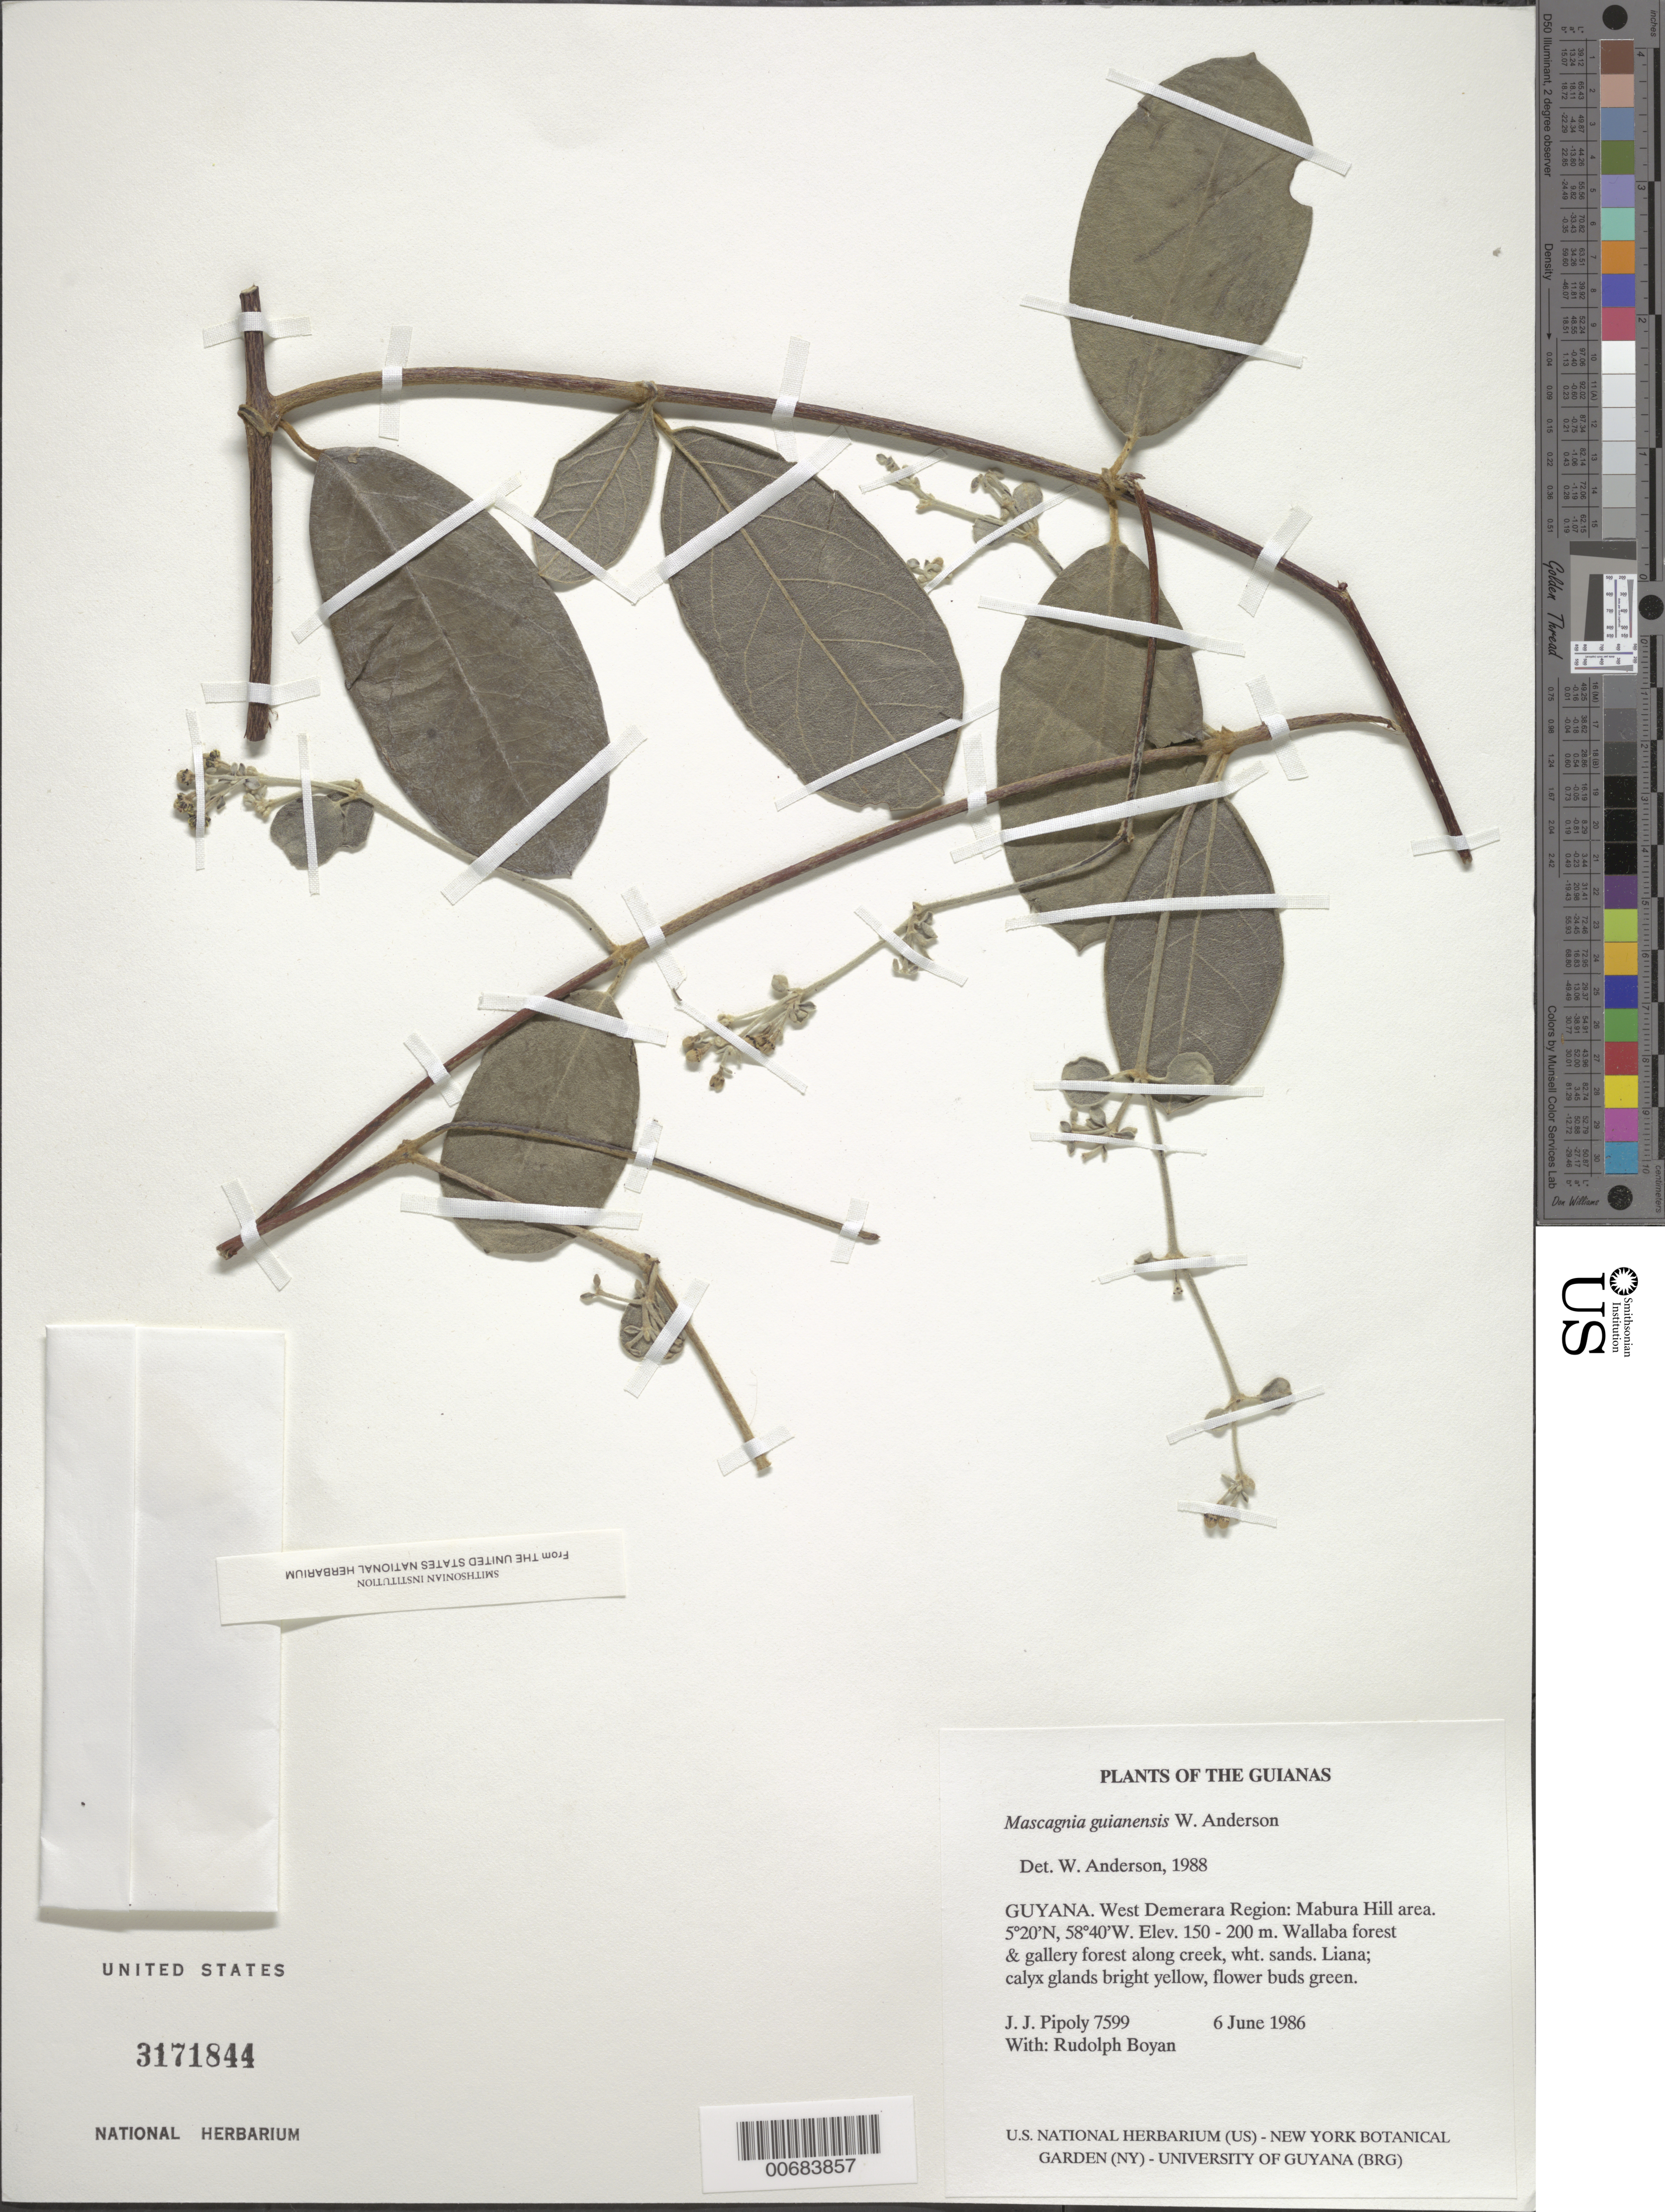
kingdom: Plantae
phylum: Tracheophyta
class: Magnoliopsida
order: Malpighiales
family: Malpighiaceae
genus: Mascagnia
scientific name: Mascagnia guianensis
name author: W.R. Anderson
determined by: Anderson, W. R., (MICH), University of Michigan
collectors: J. J. Pipoly & R. Boyan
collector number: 7599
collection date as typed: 6 June 1986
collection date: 1986-06-06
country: Guyana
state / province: U. Demerara-Berbice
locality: Mabura Hill area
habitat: Wallaba forest & gallery forest along creek, white sands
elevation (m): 150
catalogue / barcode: US 3171844